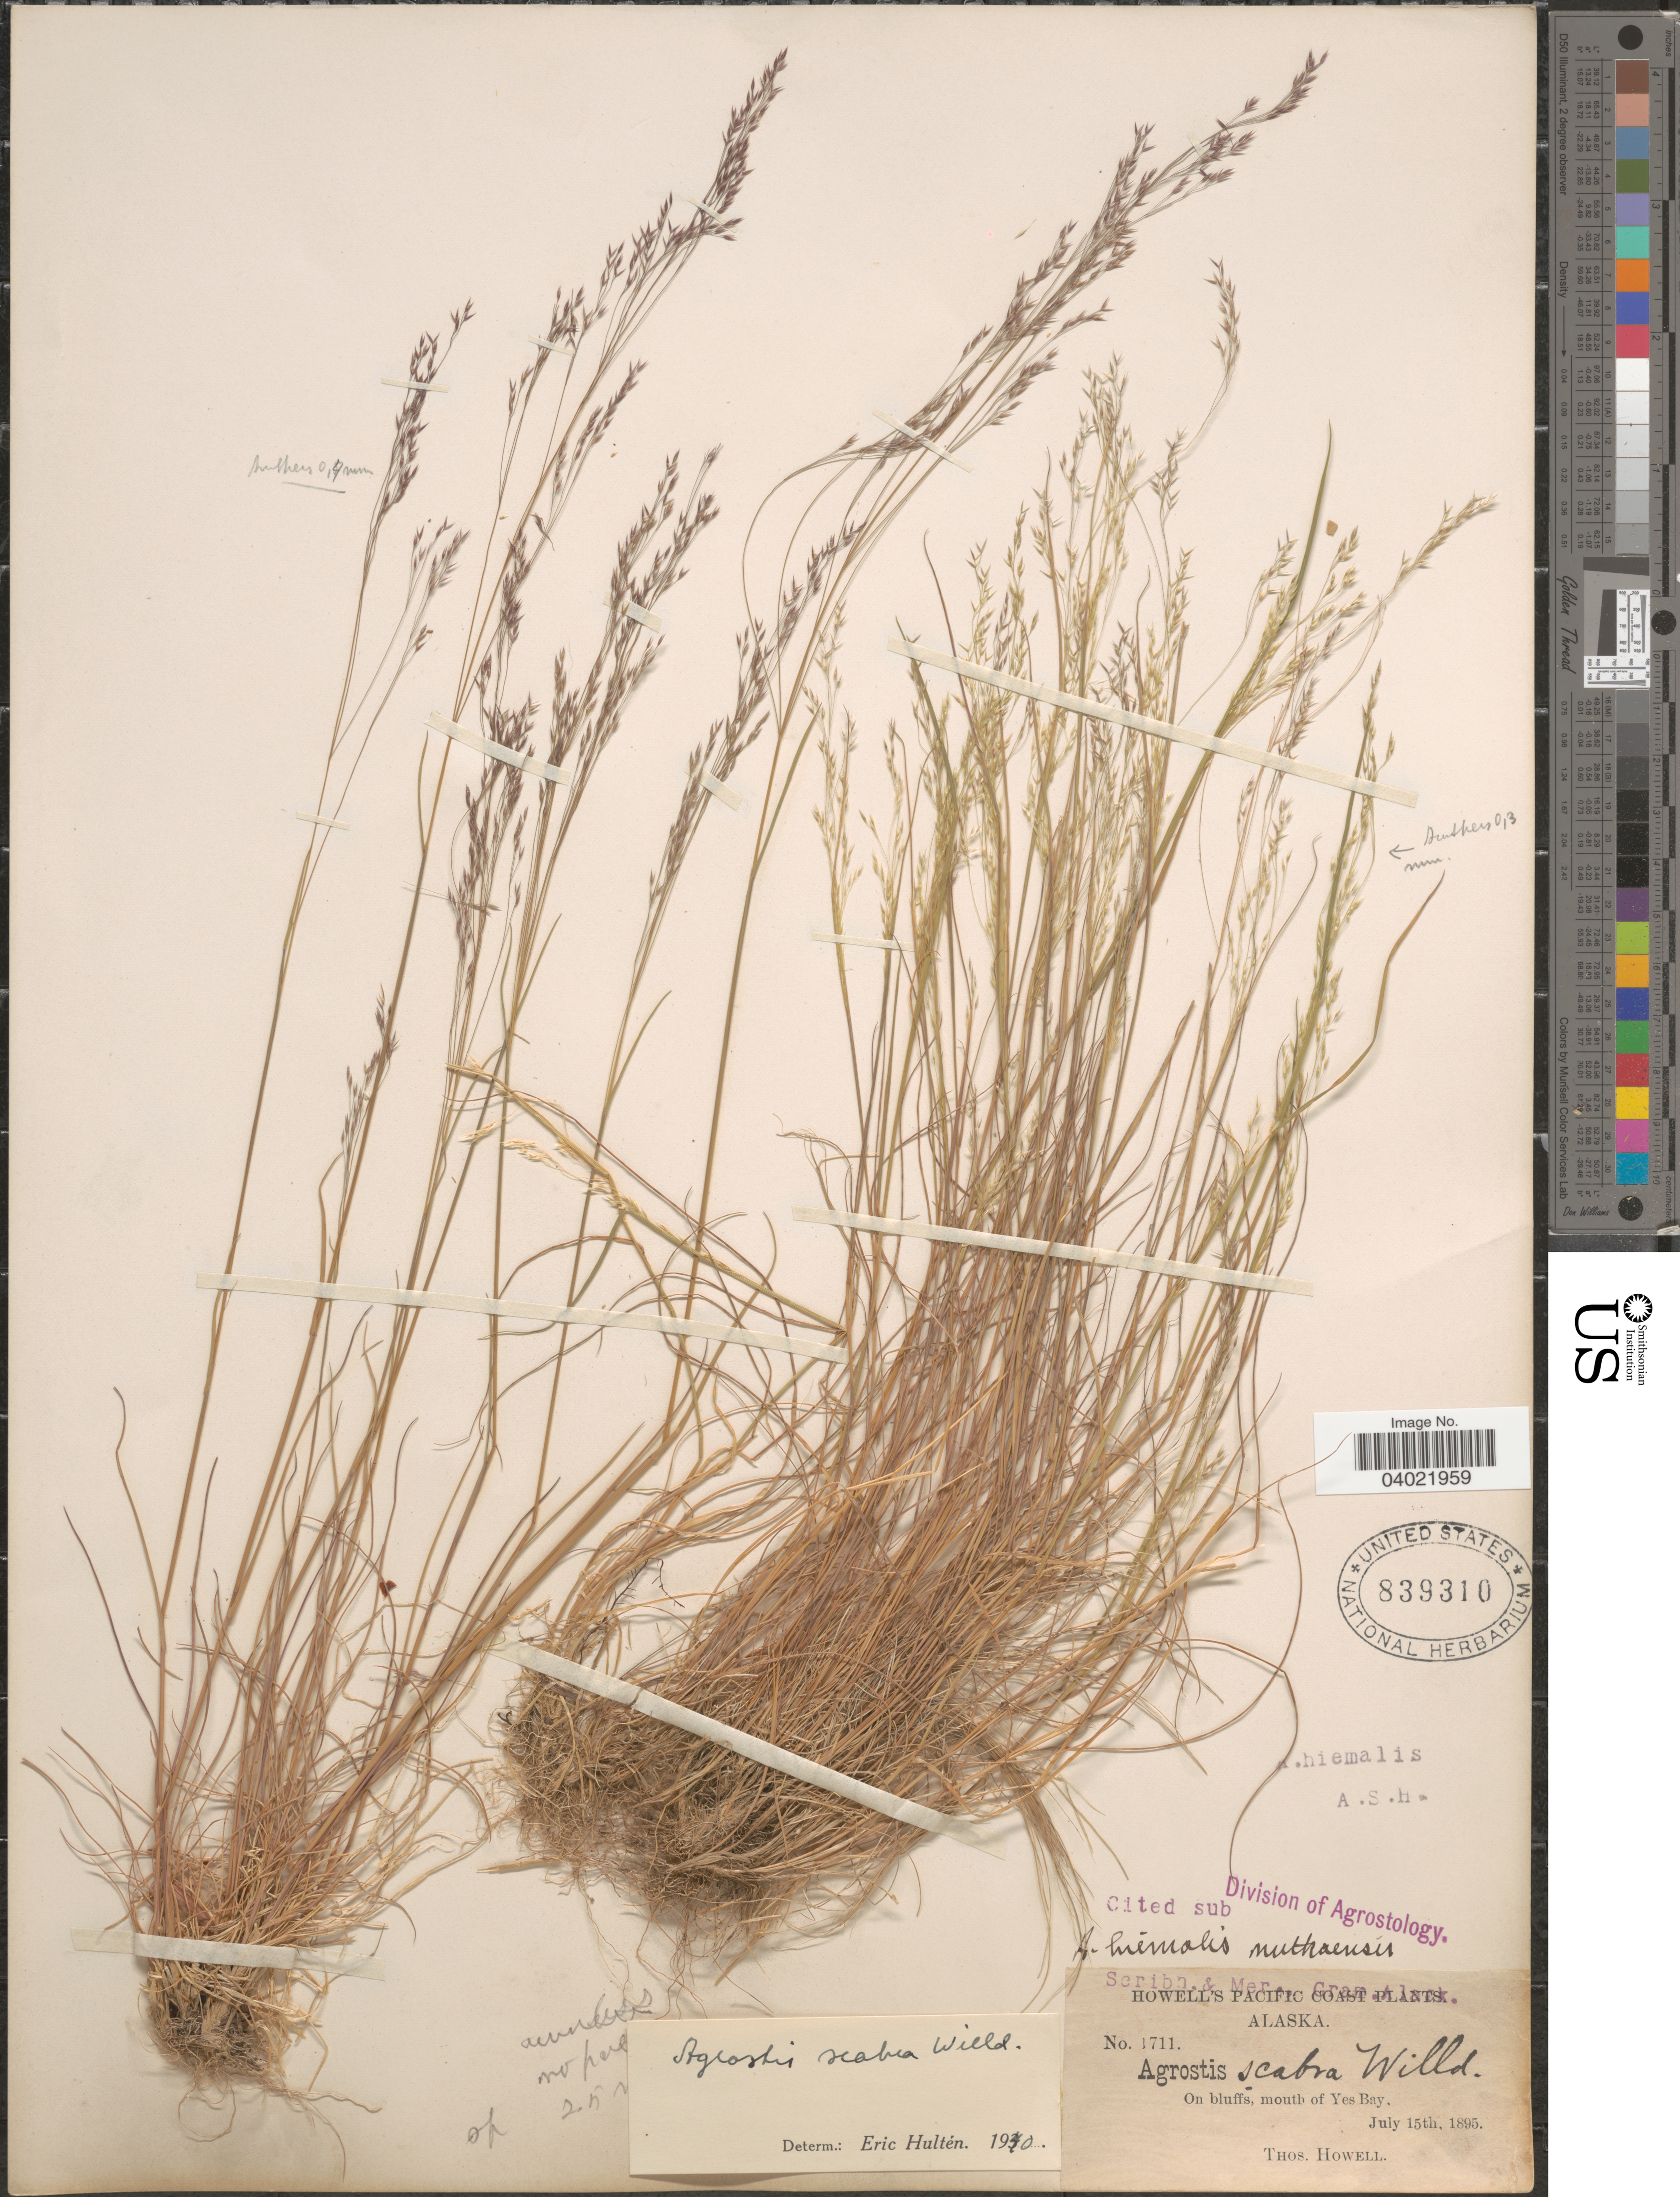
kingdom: Plantae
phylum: Tracheophyta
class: Liliopsida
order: Poales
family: Poaceae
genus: Agrostis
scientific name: Agrostis scabra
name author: Willd.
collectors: T. Howell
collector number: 1711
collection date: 1895-07-15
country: United States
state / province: Alaska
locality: Pacific Coast. Mouth of Yes Bay.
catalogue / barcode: US 839310